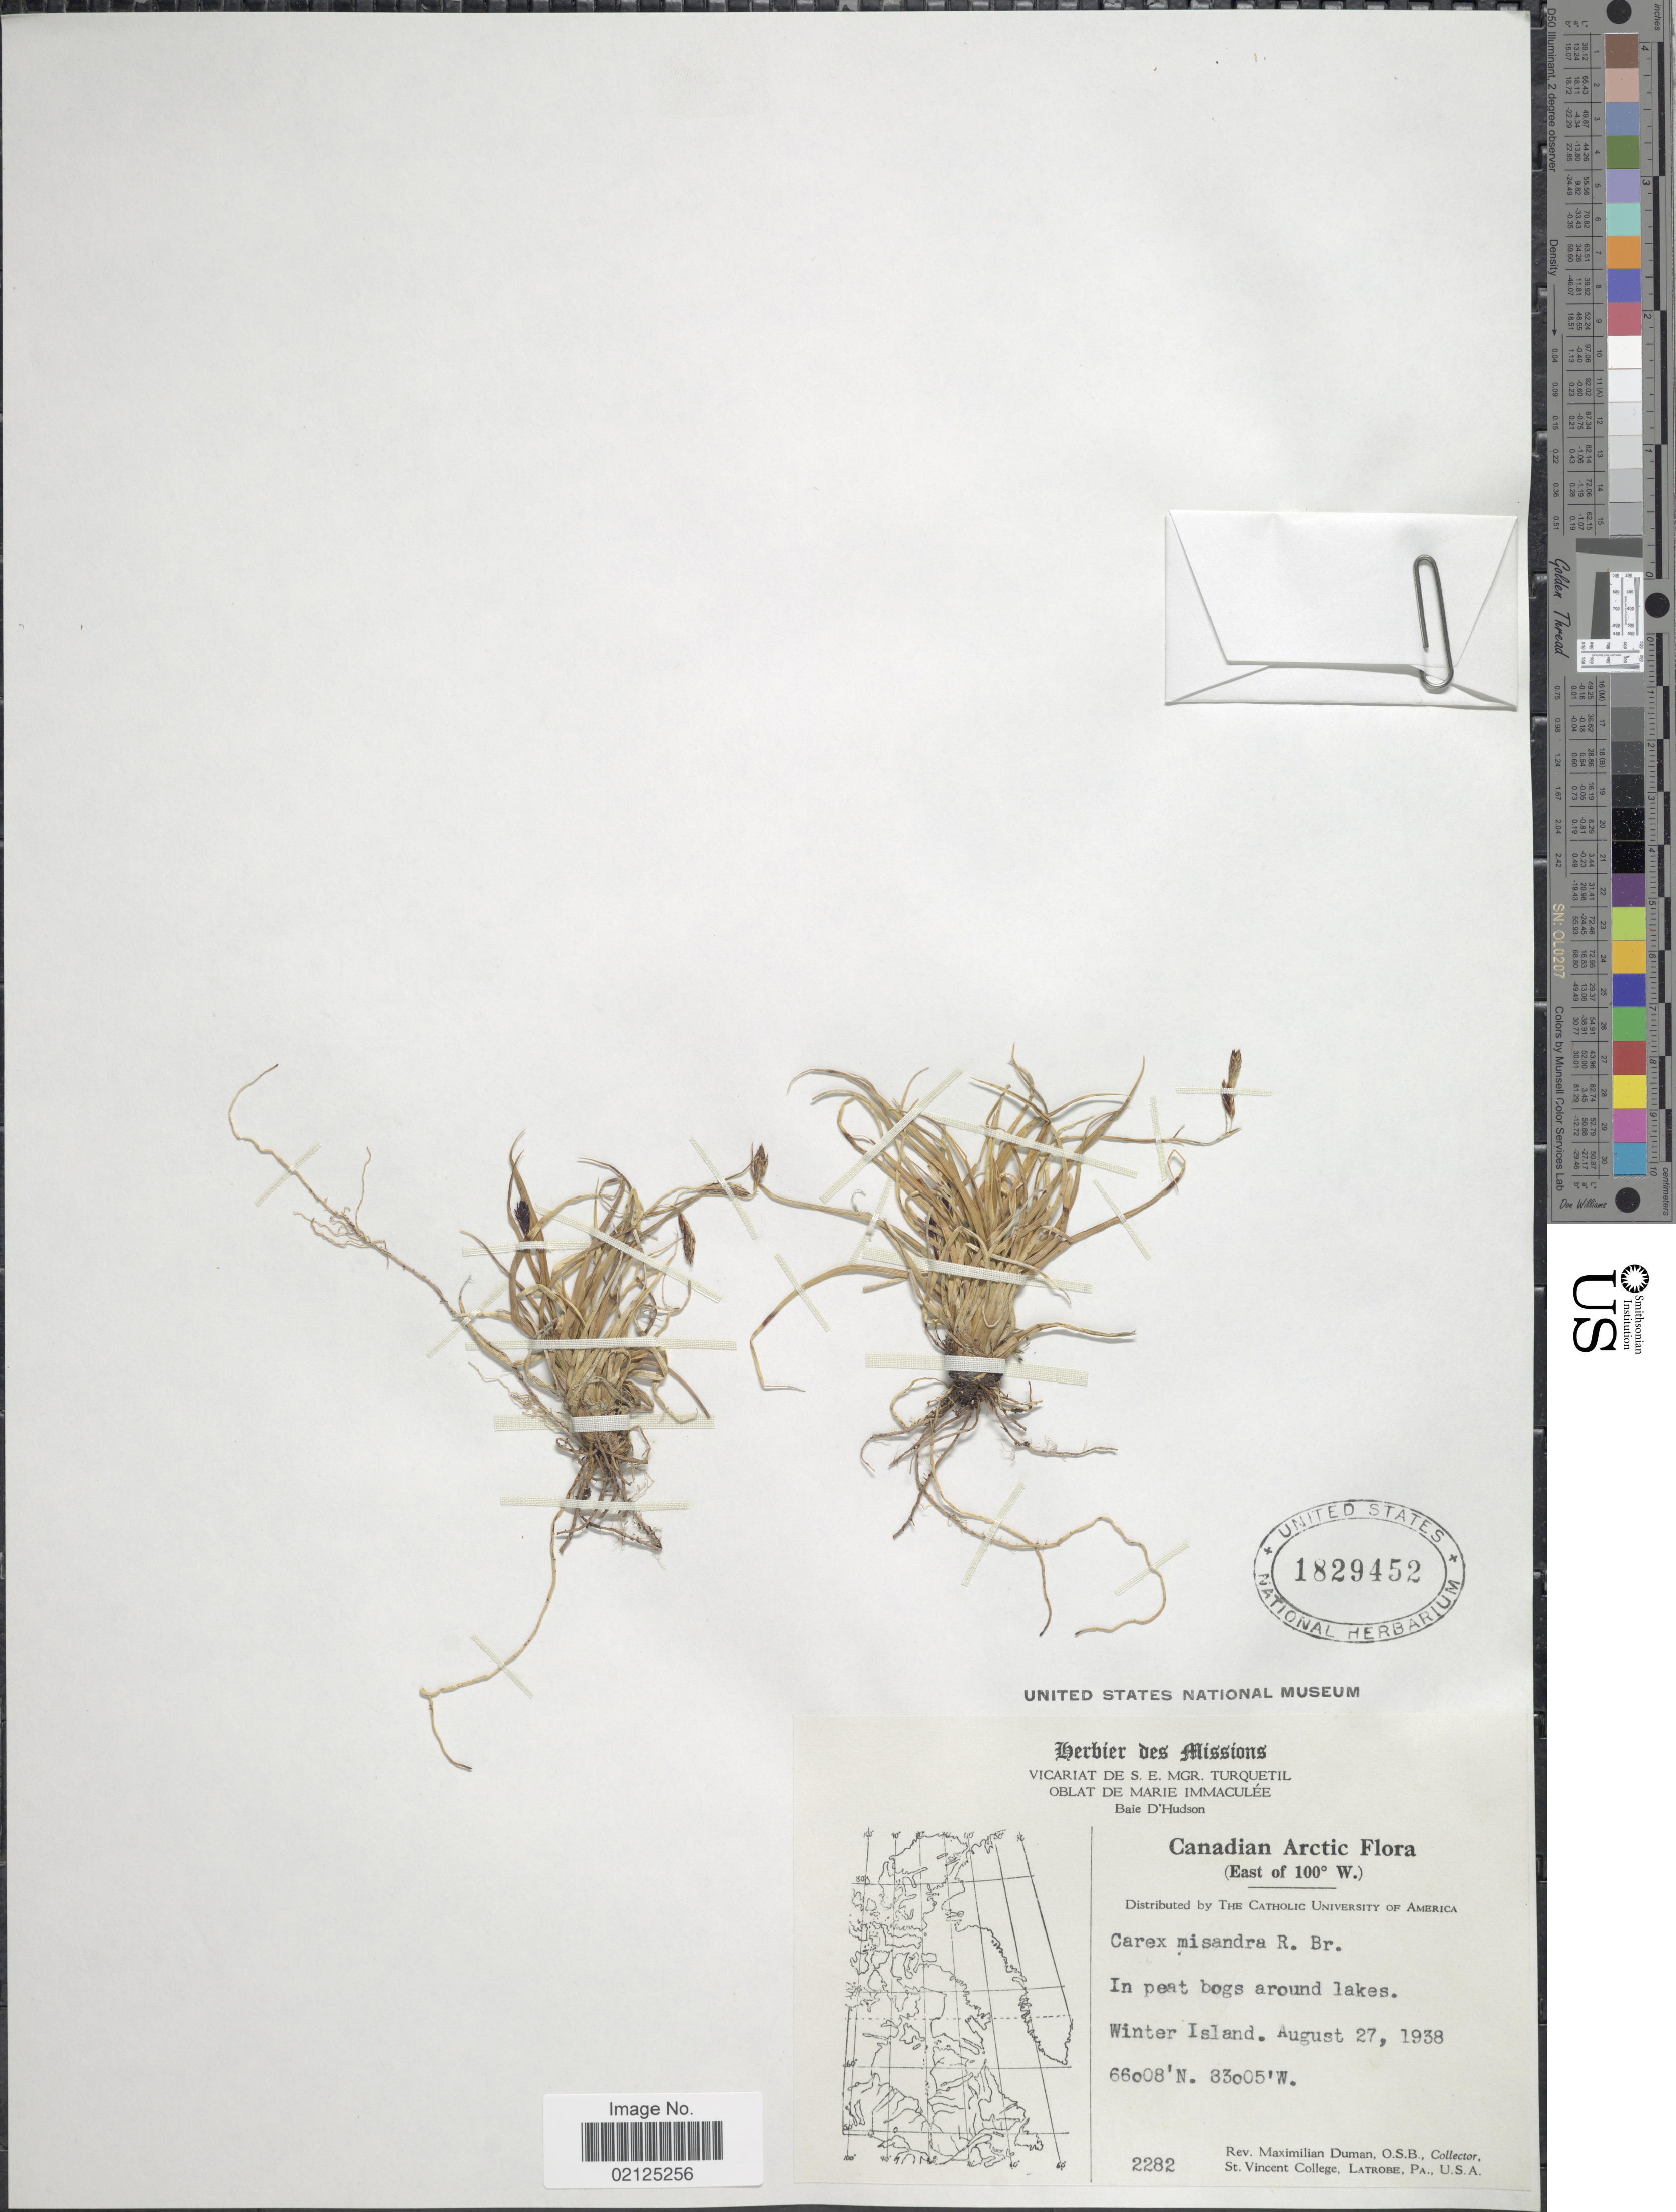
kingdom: Plantae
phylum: Tracheophyta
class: Liliopsida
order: Poales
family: Cyperaceae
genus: Carex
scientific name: Carex fuliginosa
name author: Schkuhr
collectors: M. Duman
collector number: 2282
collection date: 1938-08-27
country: Canada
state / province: Nunavut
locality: Canadian Arctic (East of 100° W.) In peat bogs around lakes. Winter Island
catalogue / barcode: US 1829452